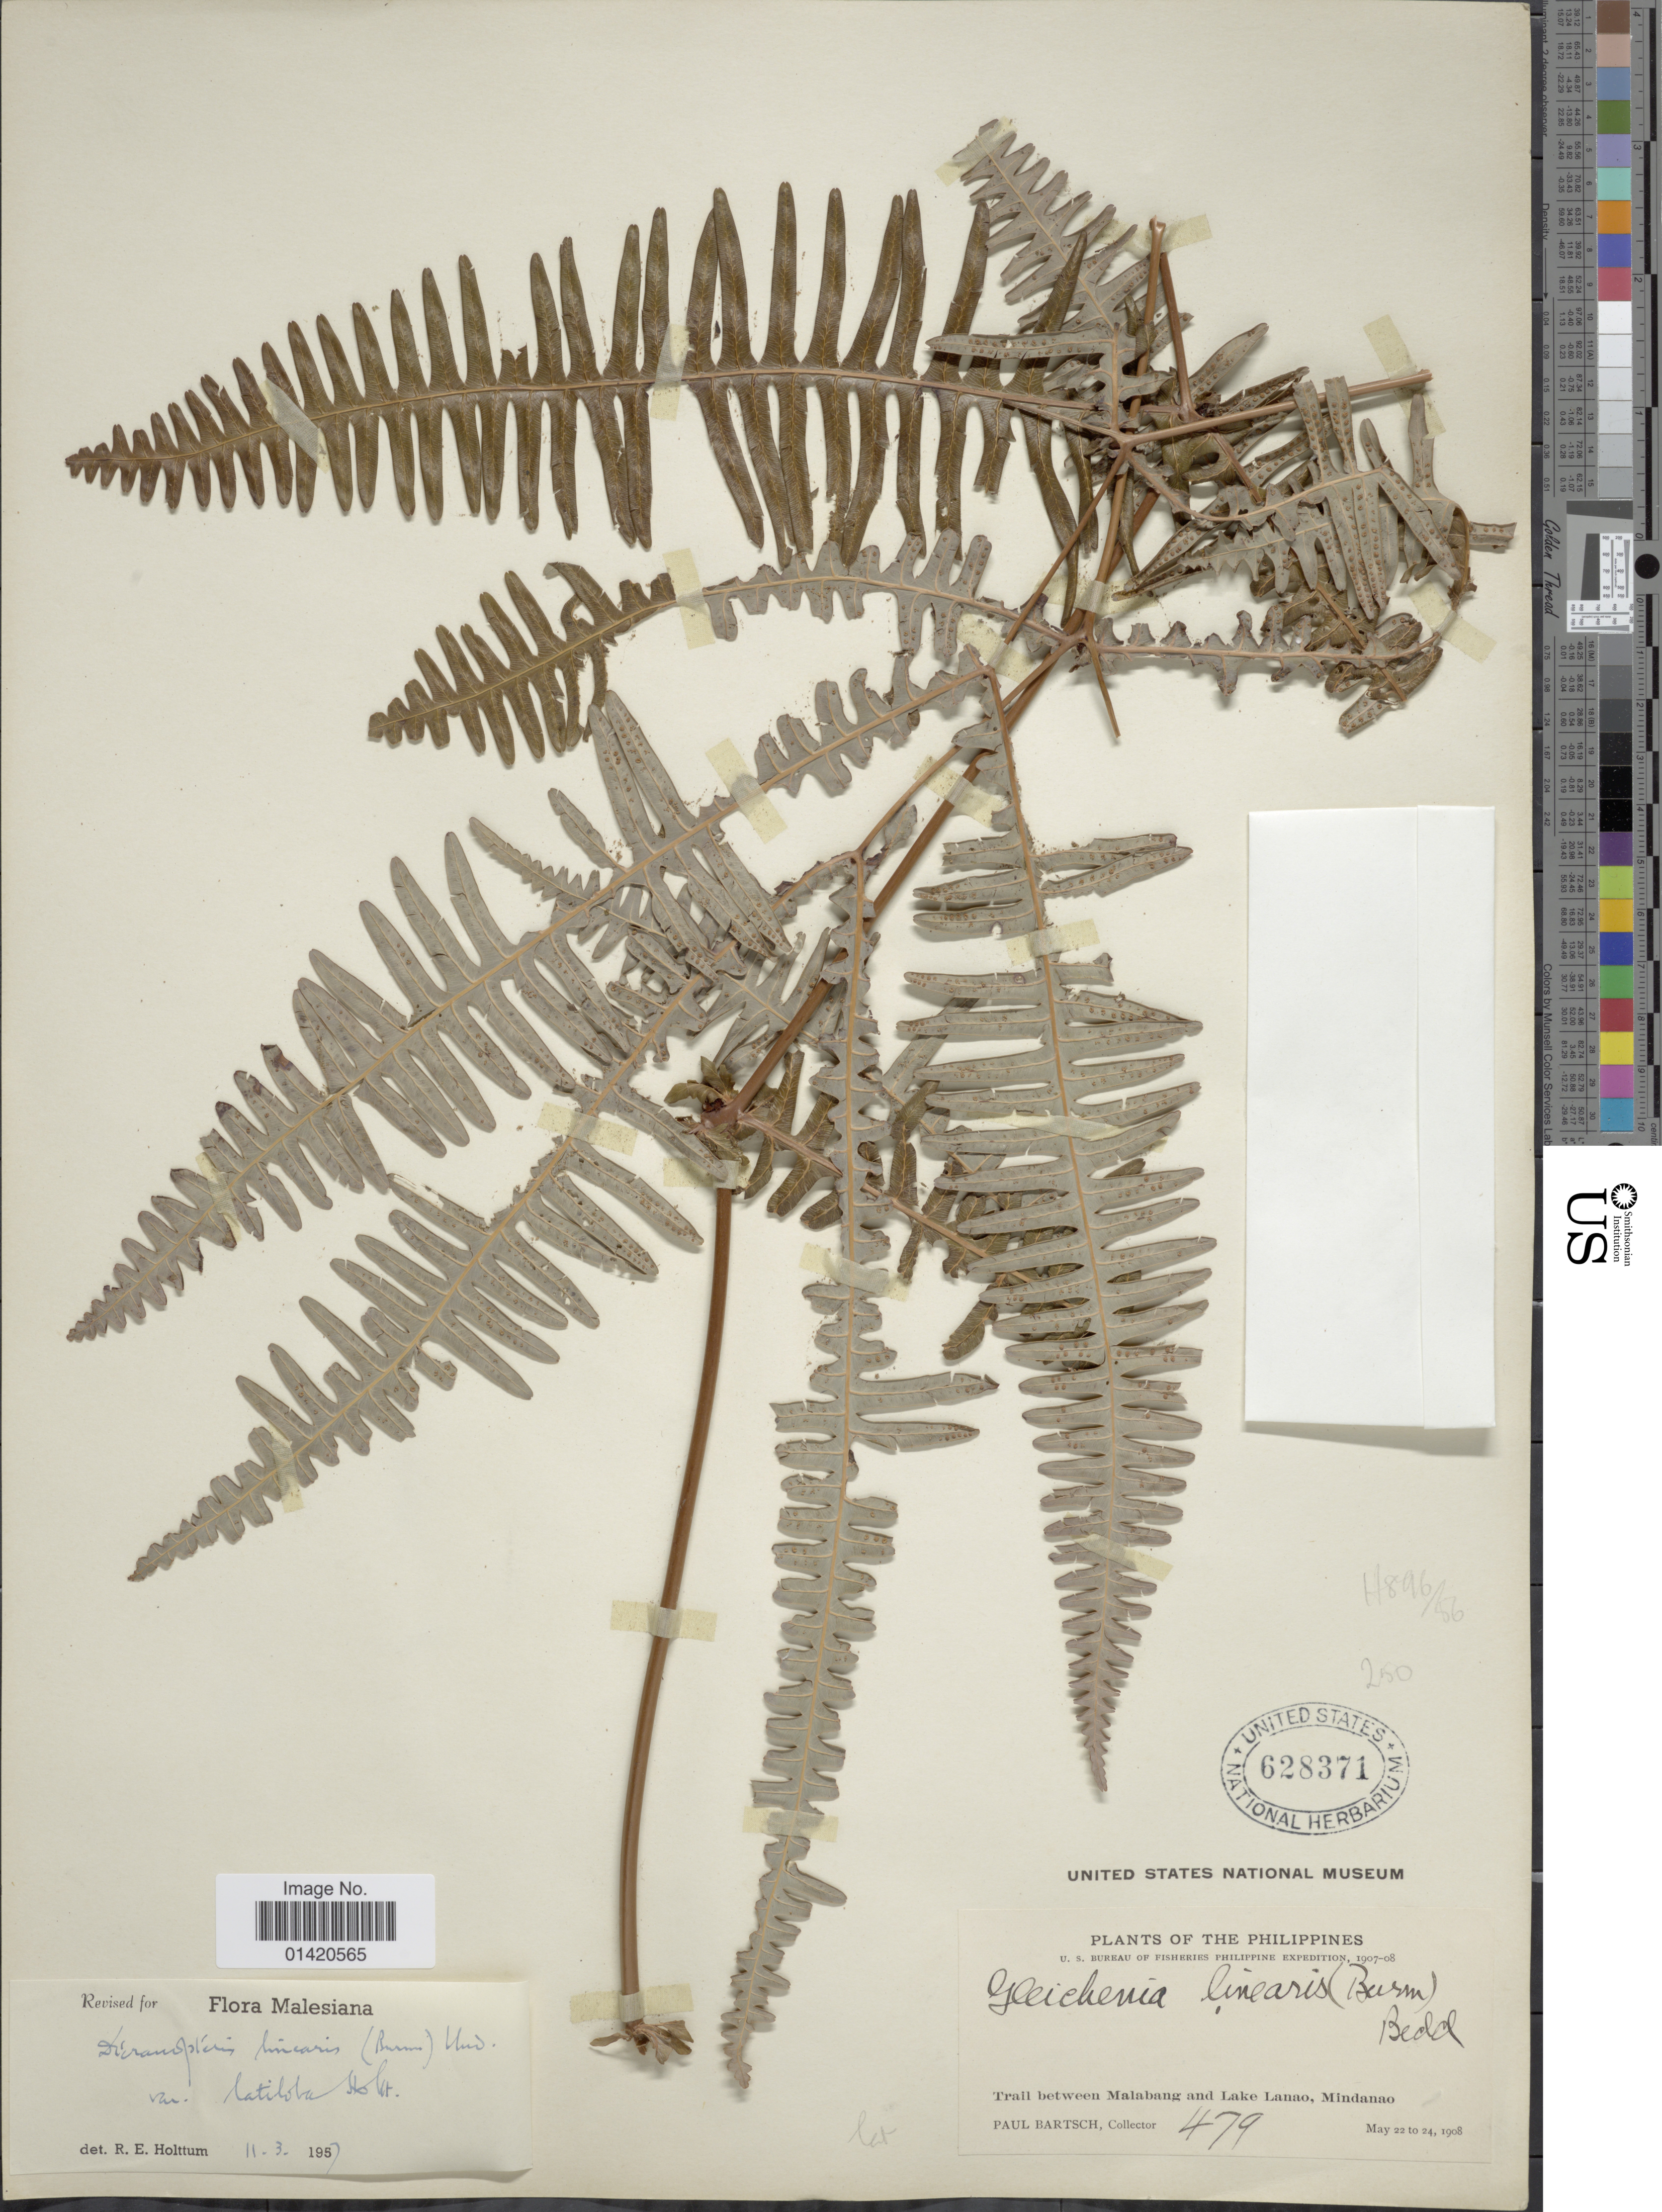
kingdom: Plantae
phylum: Tracheophyta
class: Polypodiopsida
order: Gleicheniales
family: Gleicheniaceae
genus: Dicranopteris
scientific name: Dicranopteris linearis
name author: (Burm. f.) Underw.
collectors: P. Bartsch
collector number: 479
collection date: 1908-05-22/1908-05-24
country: Philippines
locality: Trail between Malabang and Lake Lanao, Mindanao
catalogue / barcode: US 628371